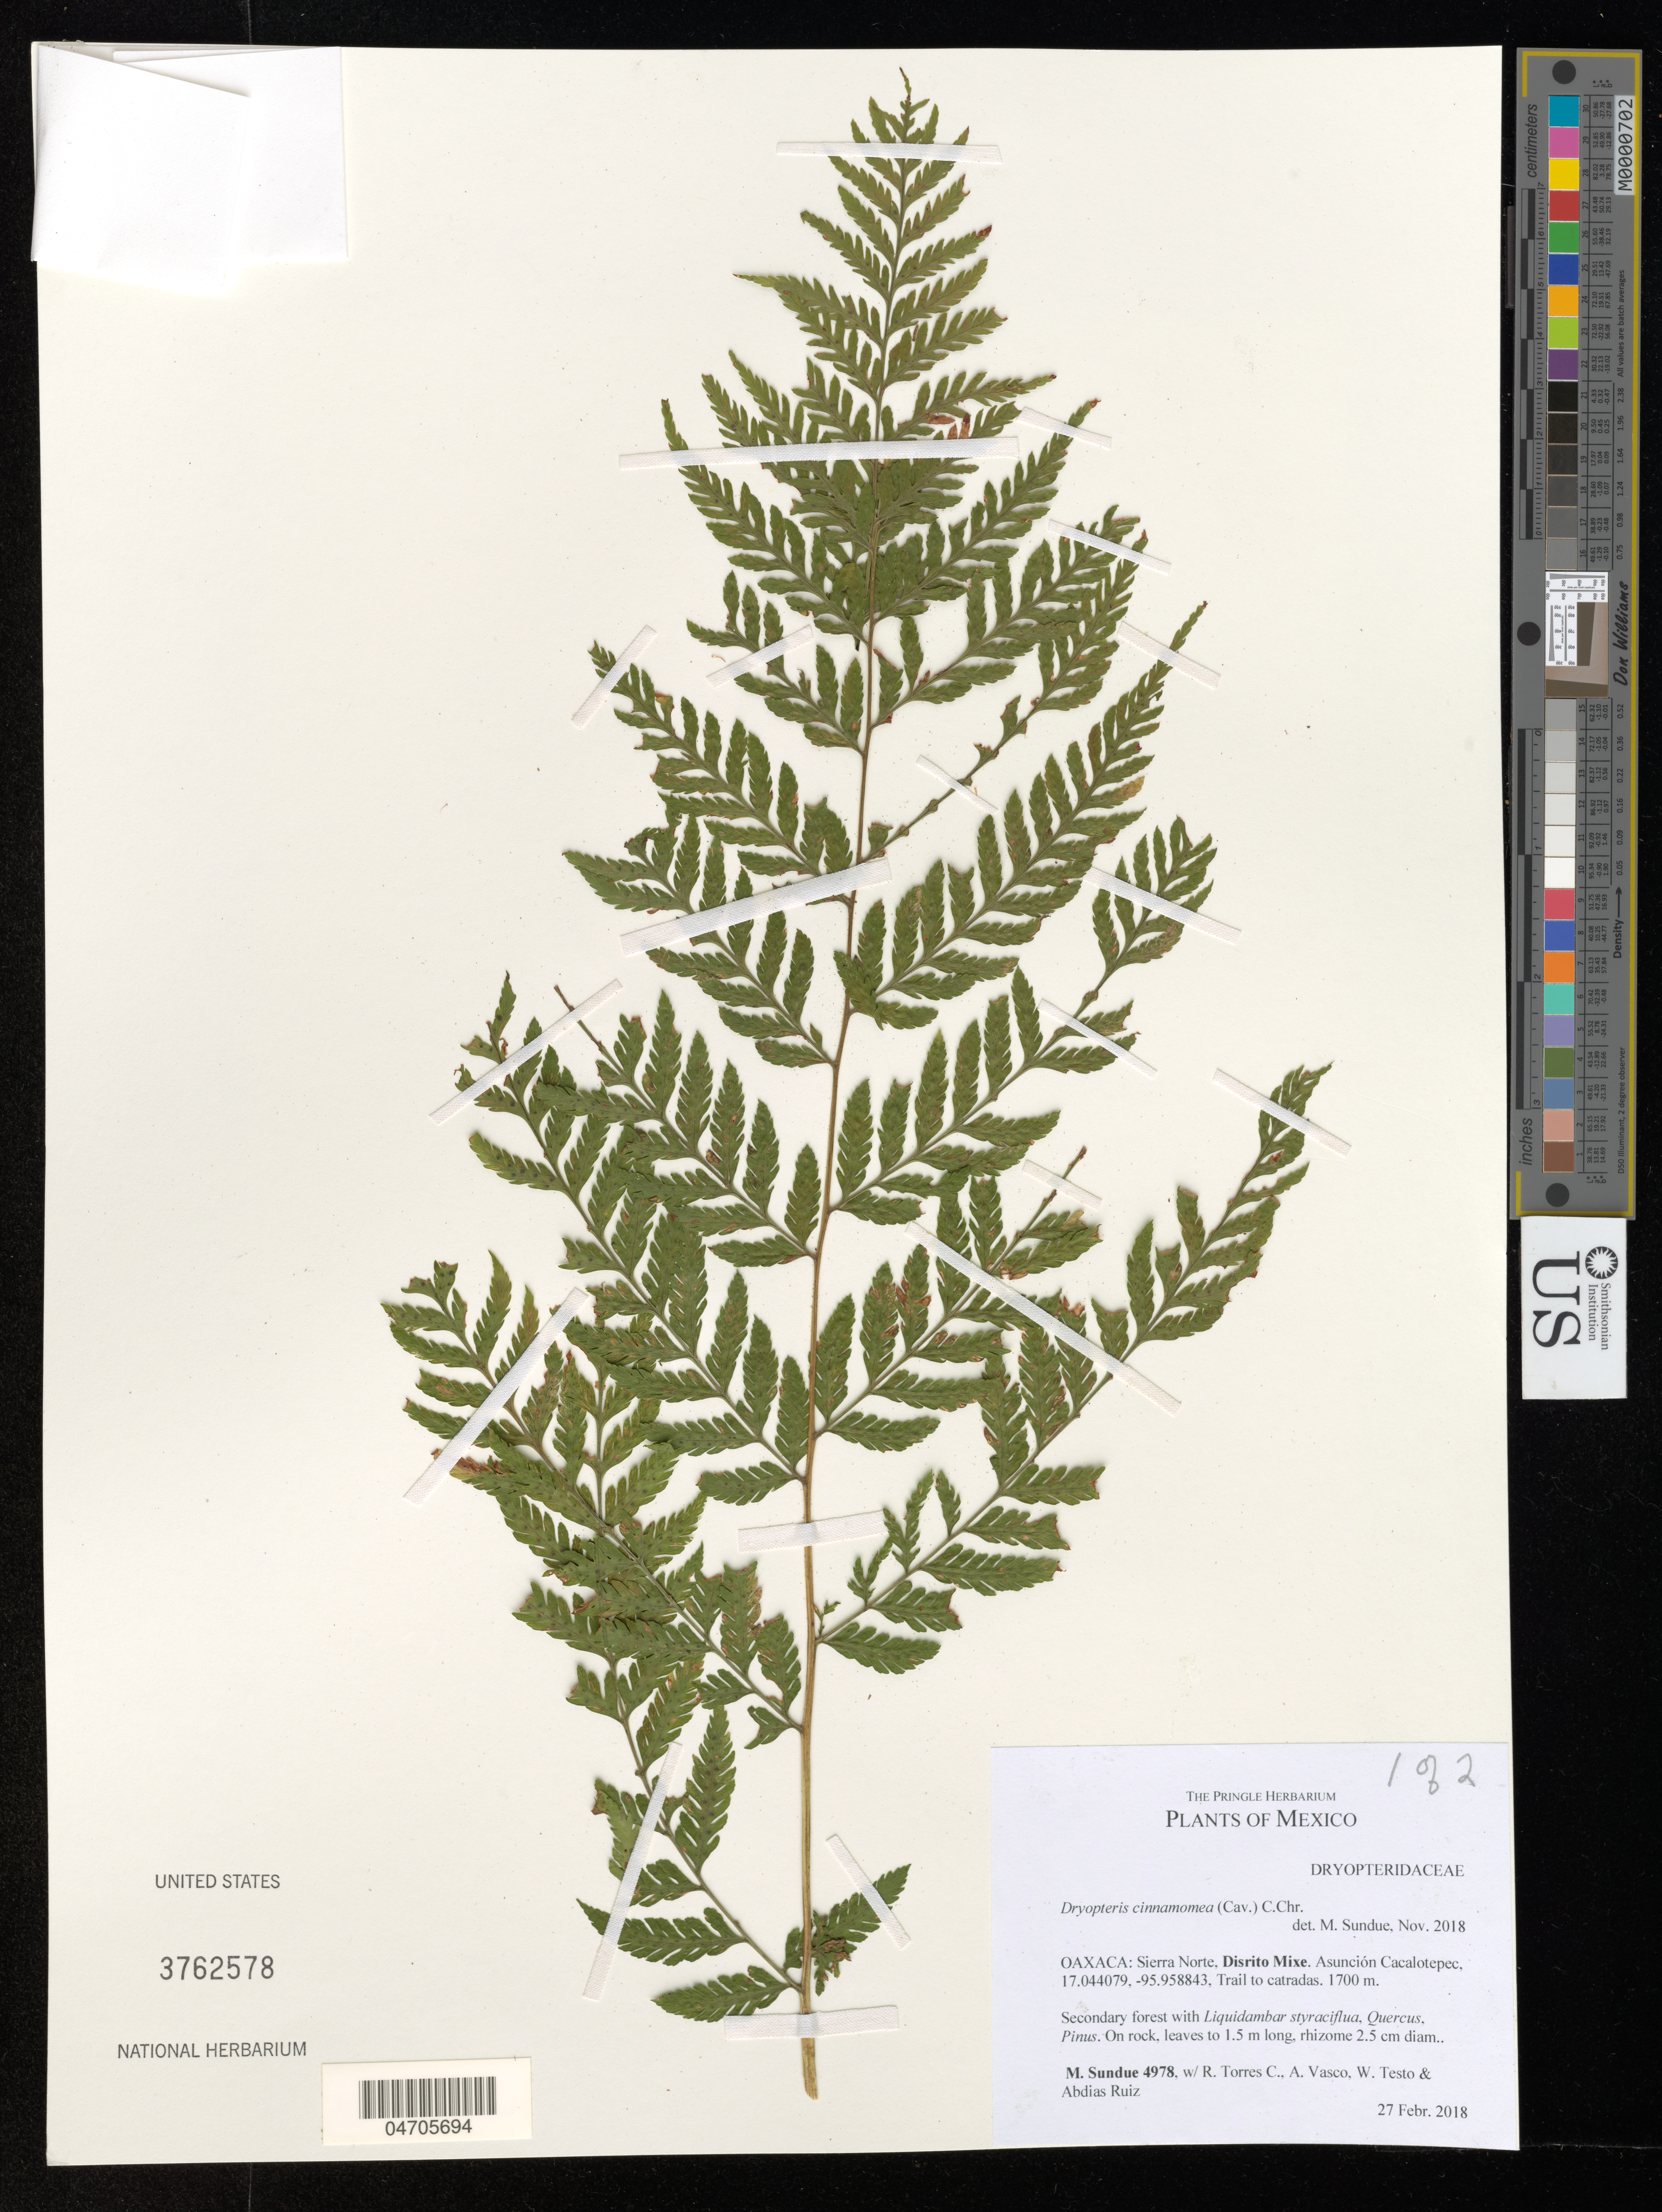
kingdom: Plantae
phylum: Tracheophyta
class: Polypodiopsida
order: Polypodiales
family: Dryopteridaceae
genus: Dryopteris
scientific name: Dryopteris cinnamomea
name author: (Cav.) C. Chr.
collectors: M. Sundue, R. Torres C., A. Vasco & W. Testo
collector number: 4978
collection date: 2018-02-27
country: Mexico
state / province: Oaxaca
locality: Sierra Norte. Disrito Mixe. Asunción Cacalotepec. Trail to catradas.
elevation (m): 1700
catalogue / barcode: US 3762578